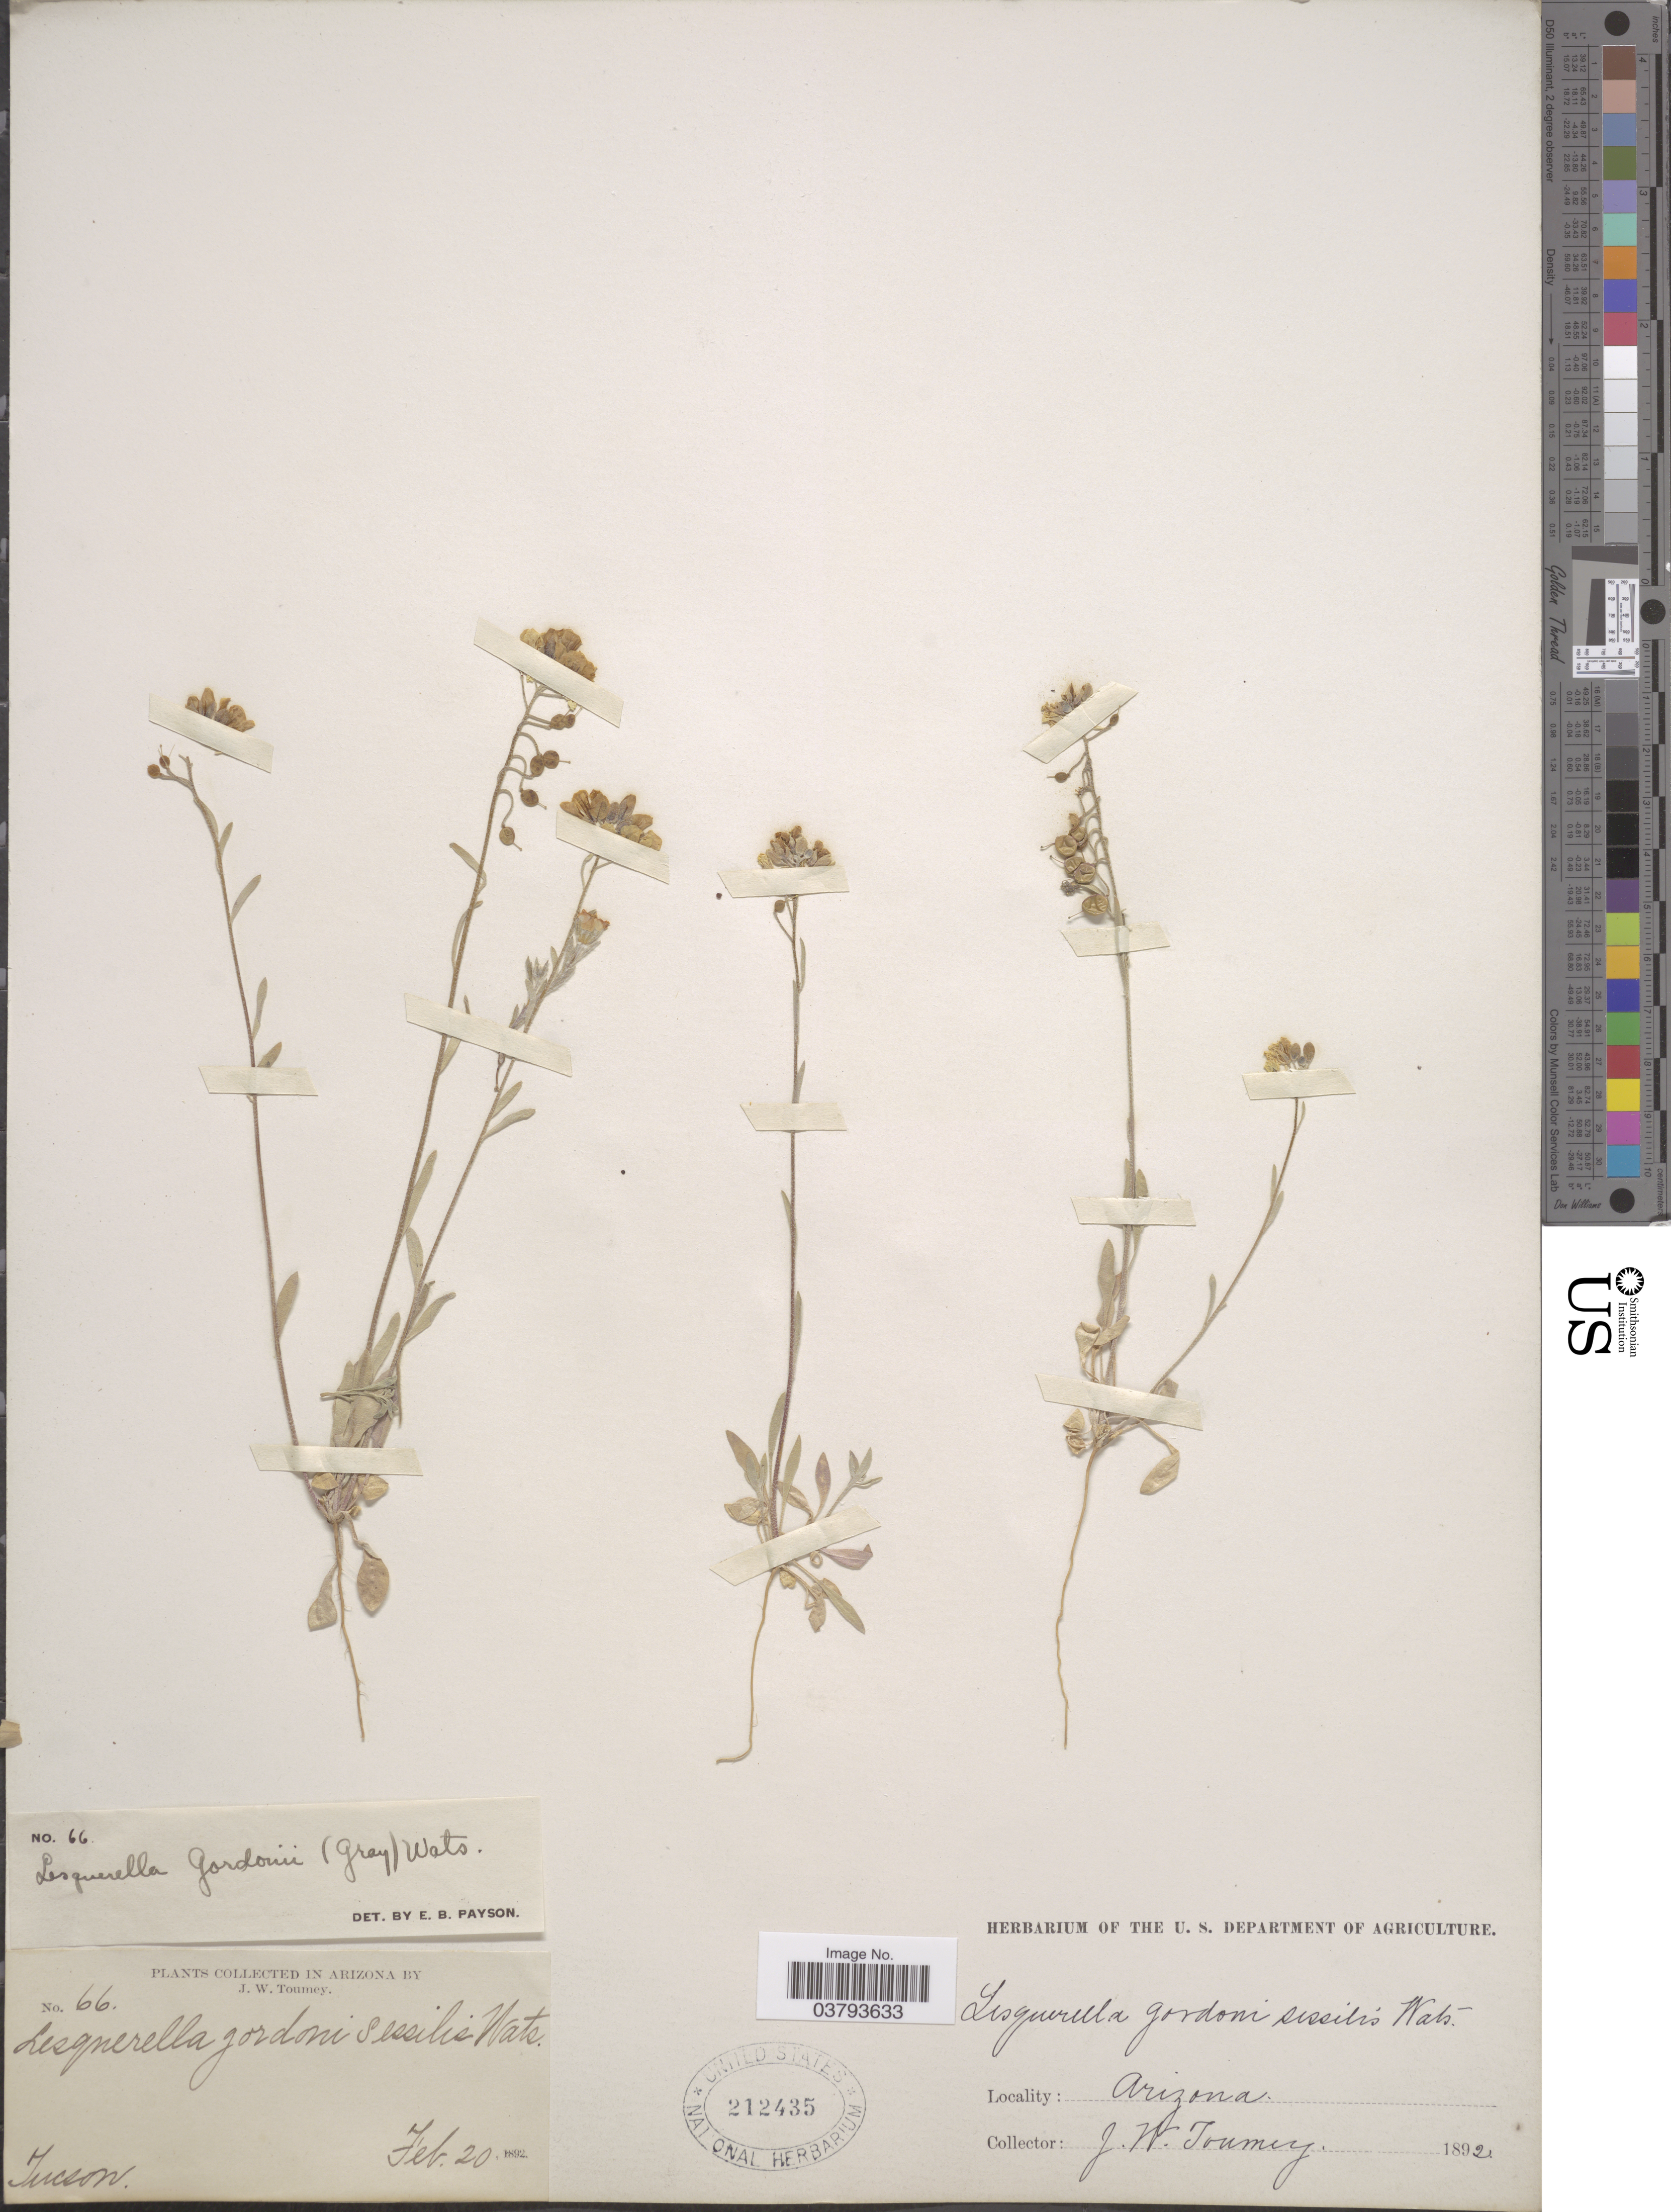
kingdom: Plantae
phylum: Tracheophyta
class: Magnoliopsida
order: Brassicales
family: Brassicaceae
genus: Lesquerella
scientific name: Lesquerella gordonii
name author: (A. Gray) S. Watson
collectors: J. W. Toumey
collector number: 66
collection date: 1892-02-20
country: United States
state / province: Arizona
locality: Tucson.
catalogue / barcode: US 212435